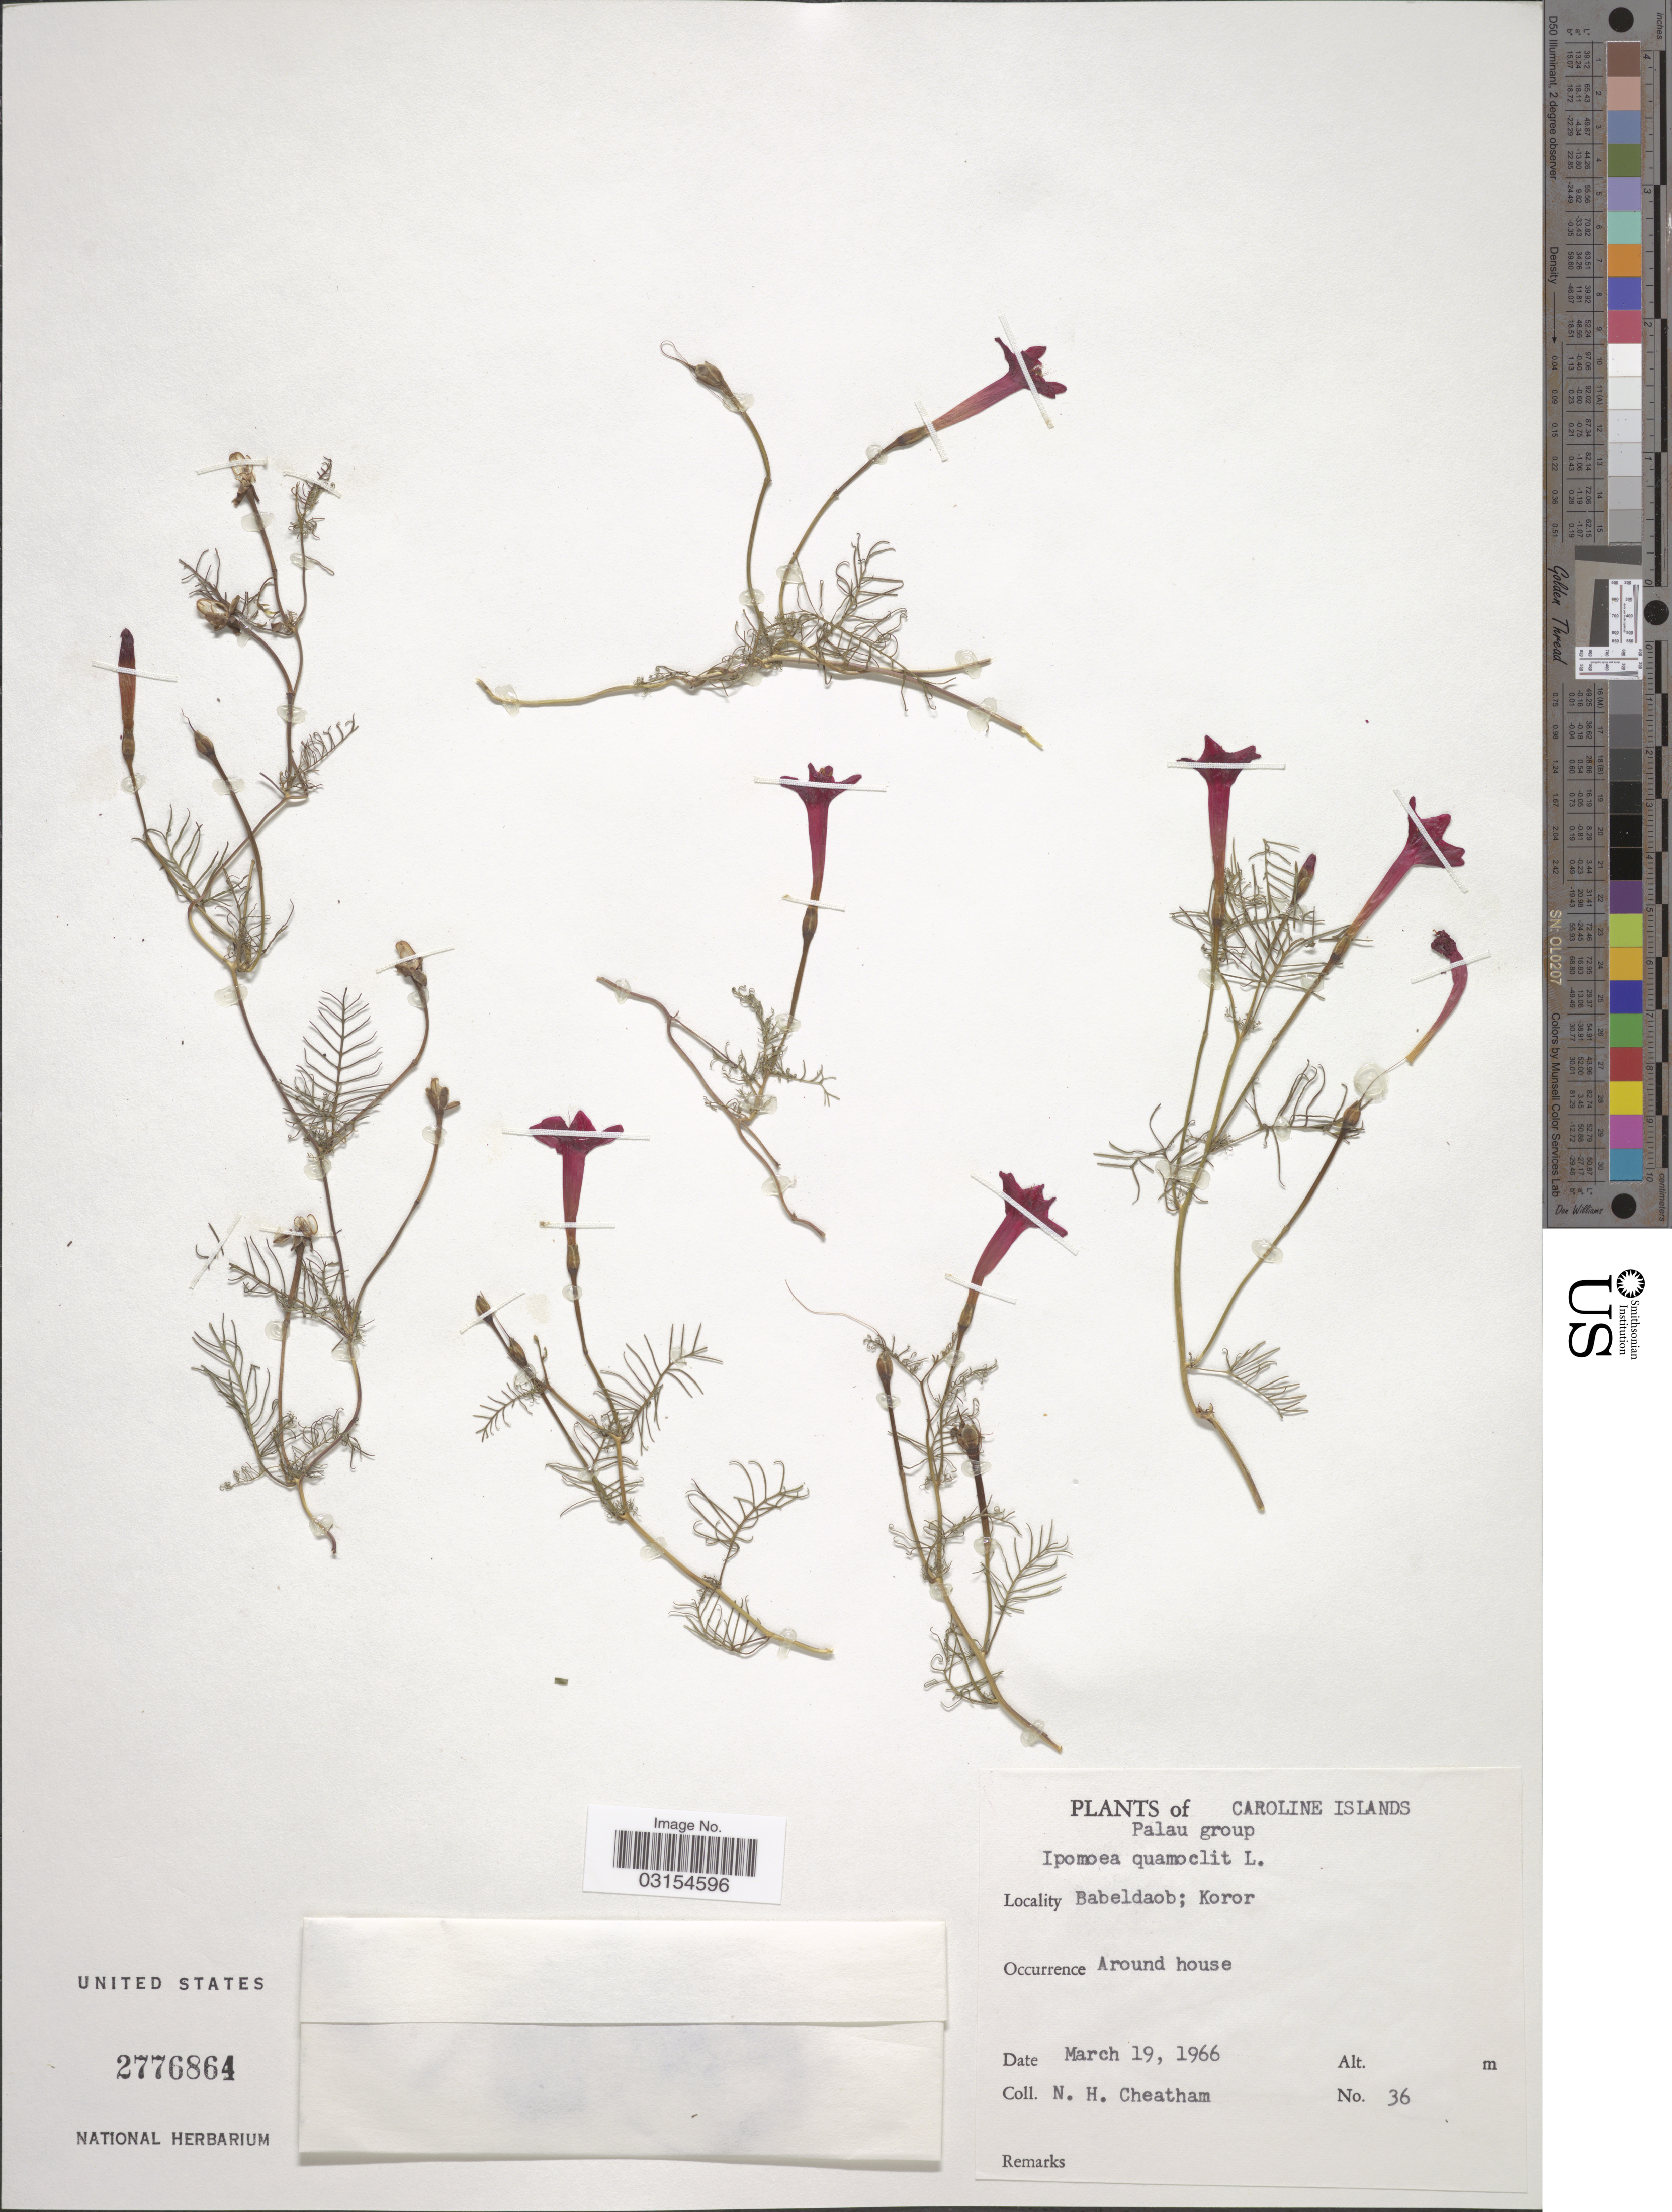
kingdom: Plantae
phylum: Tracheophyta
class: Magnoliopsida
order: Solanales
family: Convolvulaceae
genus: Ipomoea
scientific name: Ipomoea quamoclit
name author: L.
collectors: N. H. Cheatham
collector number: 36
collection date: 1966-03-19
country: Palau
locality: Caroline Islands. Palau group. Babeldaob; Koror.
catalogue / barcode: US 2776864